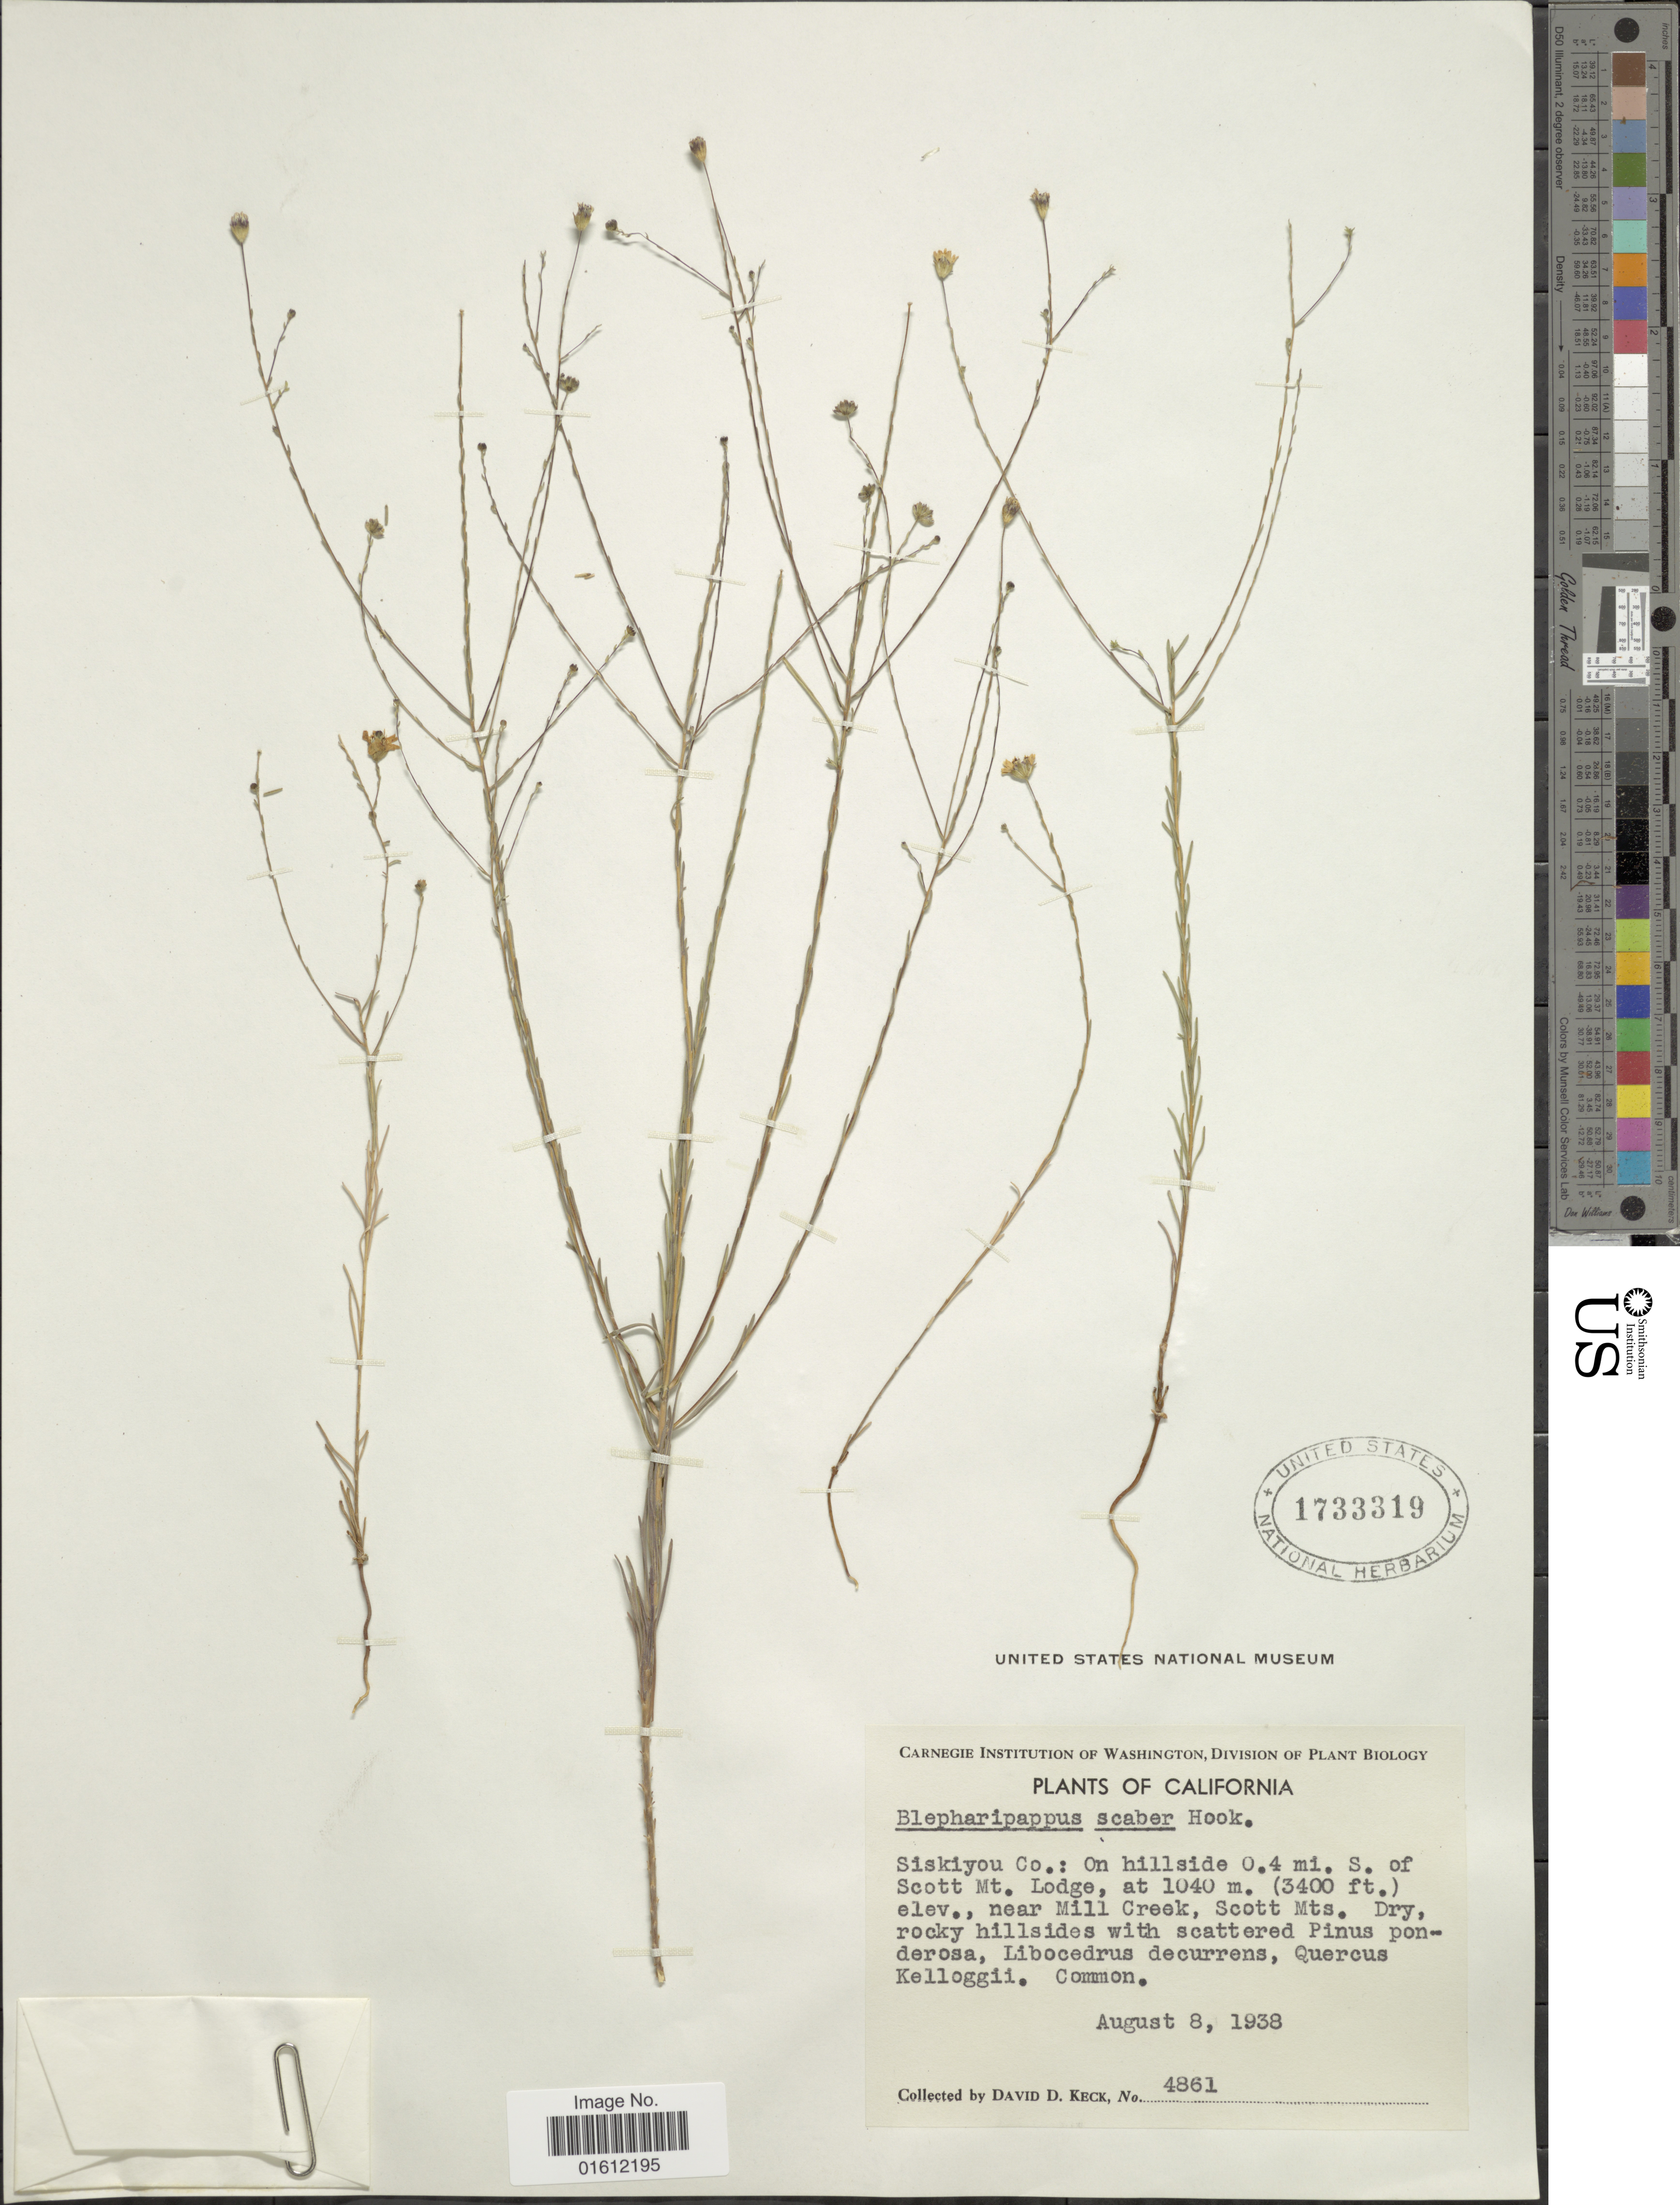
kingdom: Plantae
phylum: Tracheophyta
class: Magnoliopsida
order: Asterales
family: Asteraceae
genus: Blepharipappus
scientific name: Blepharipappus scaber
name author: Hook.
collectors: D. D. Keck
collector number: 4861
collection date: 1938-08-08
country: United States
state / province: California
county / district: Siskiyou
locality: Siskiyou Co.: On hillside 0.4 mi. S. of Scott Mt. Lodge, near Mill Creek, Scott Mts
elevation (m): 1040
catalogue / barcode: US 1733319